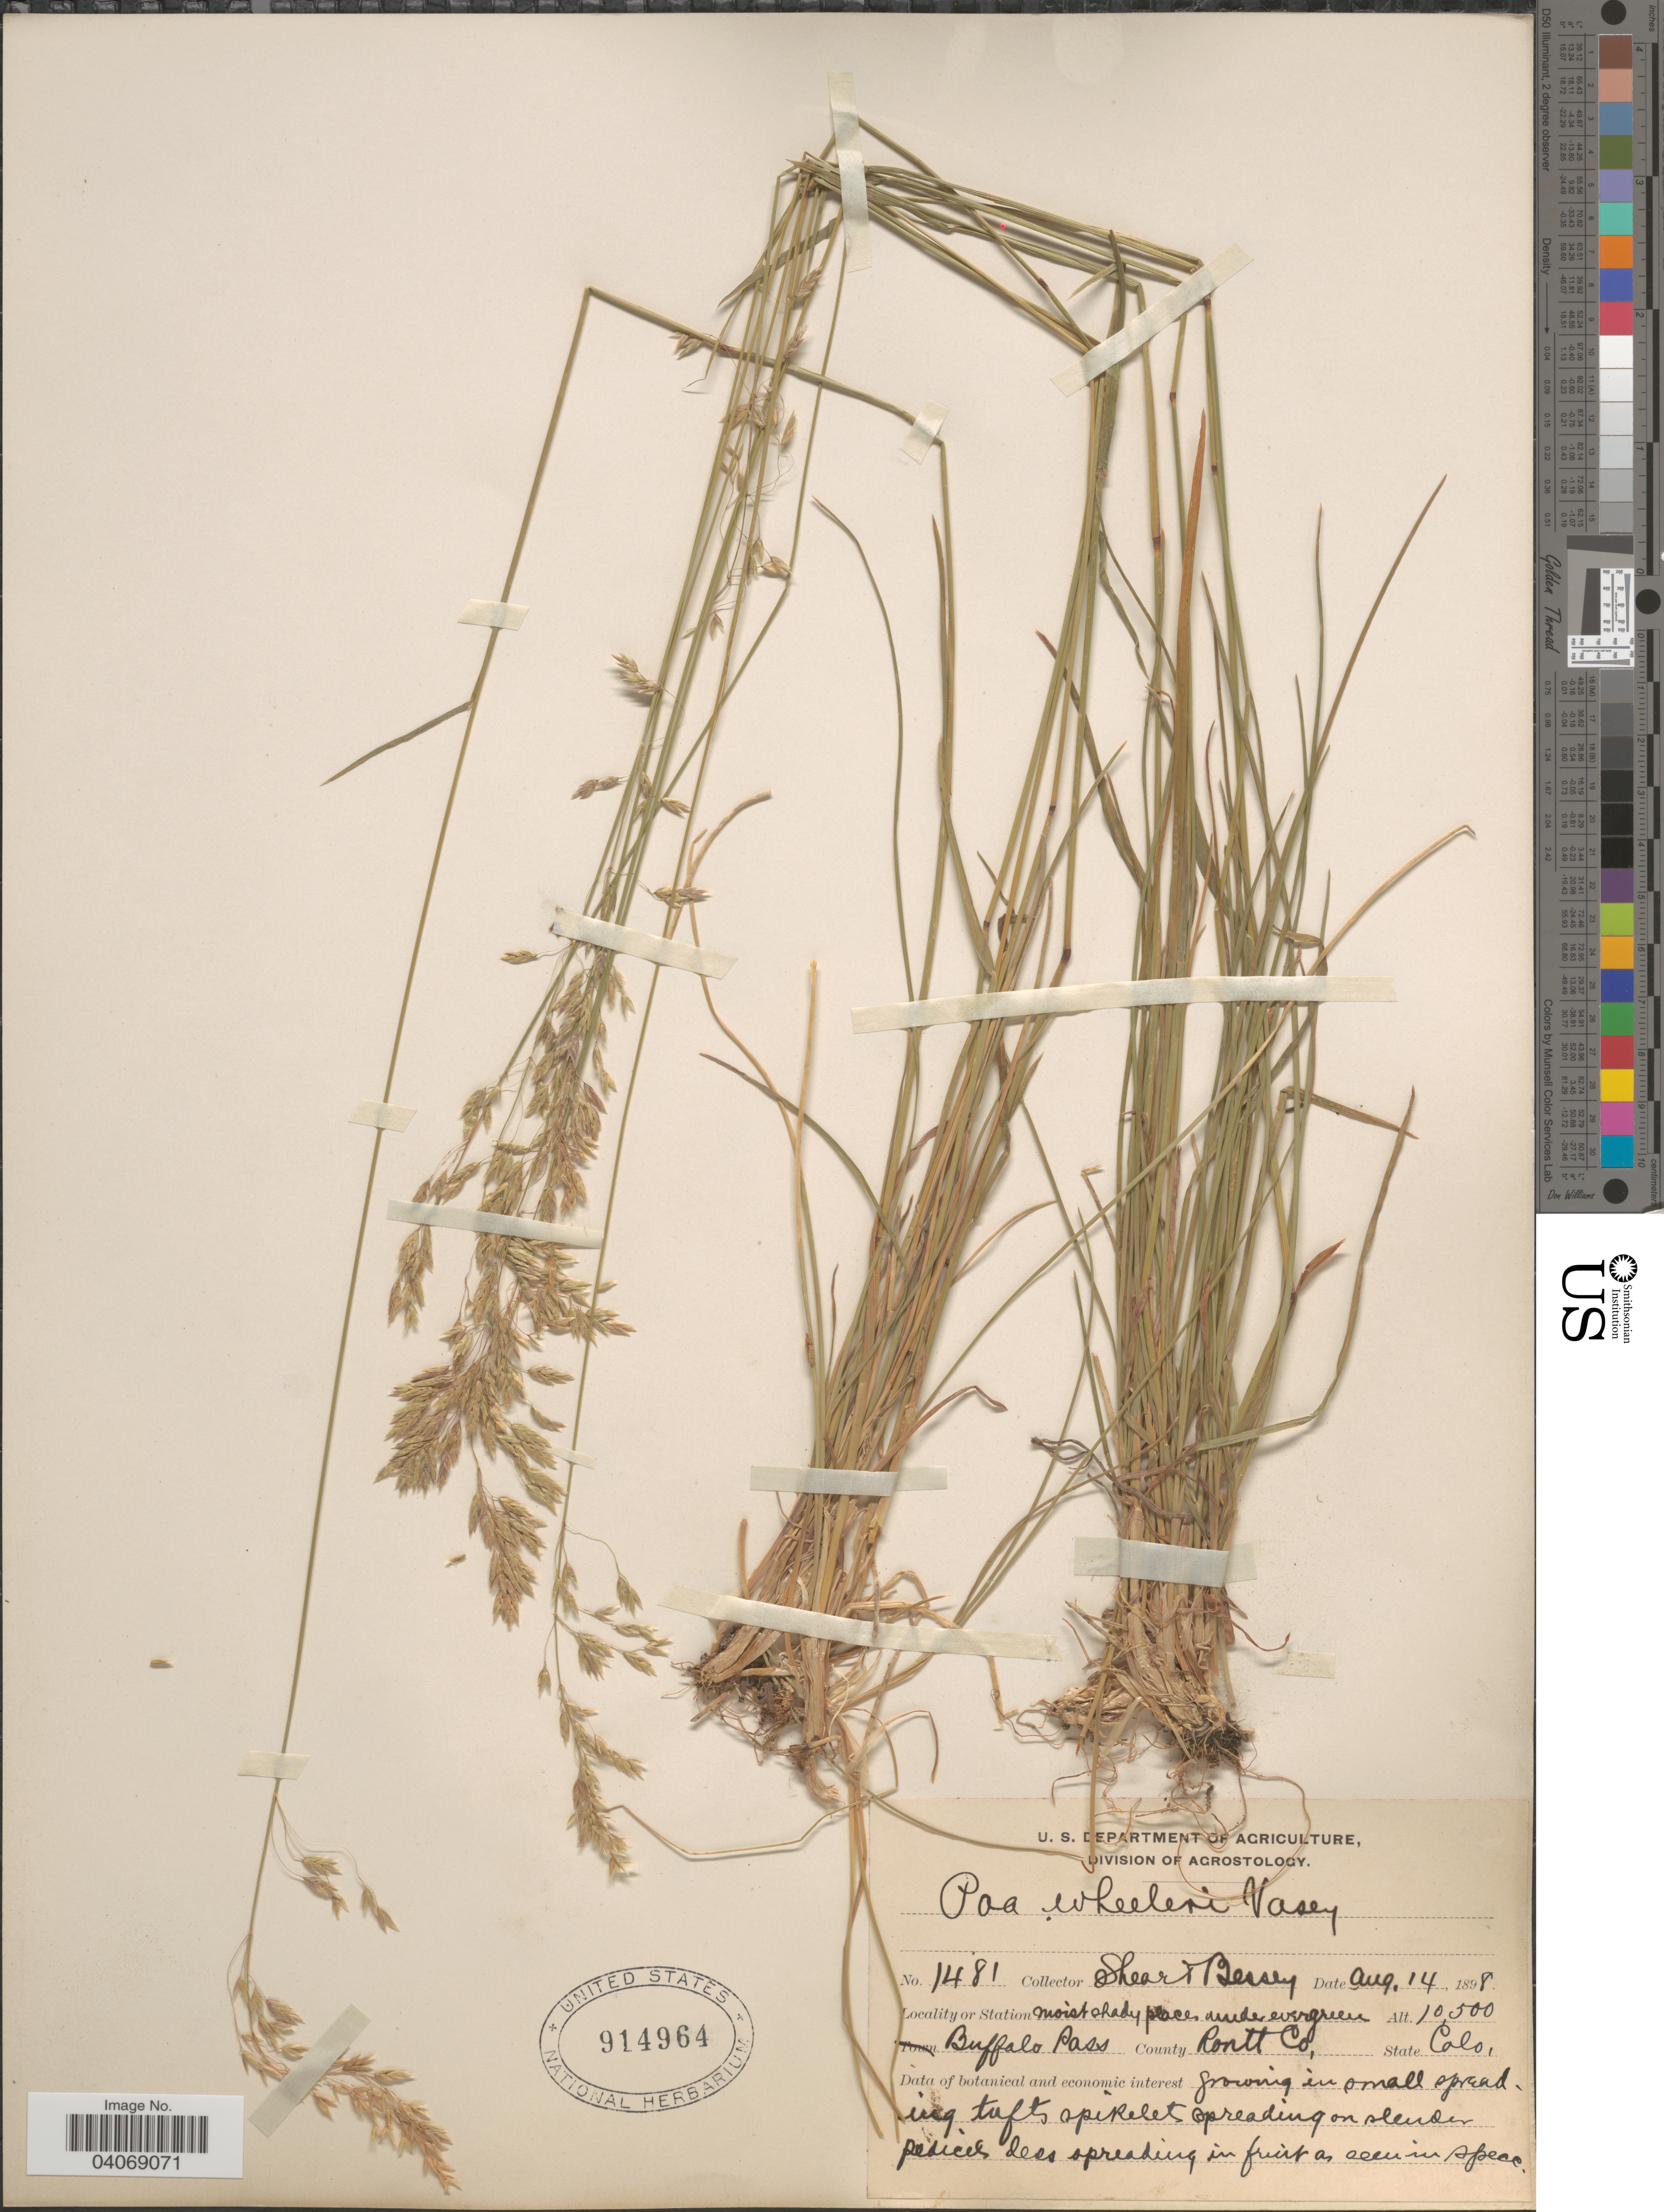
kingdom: Plantae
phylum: Tracheophyta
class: Liliopsida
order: Poales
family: Poaceae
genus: Poa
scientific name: Poa wheeleri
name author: Vasey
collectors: -- Shear & -. Bessey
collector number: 1481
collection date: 1898-08-14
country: United States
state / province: Colorado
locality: Moist shady places under evergreen. Buffalo Pass. County Routt Co.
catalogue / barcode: US 914964